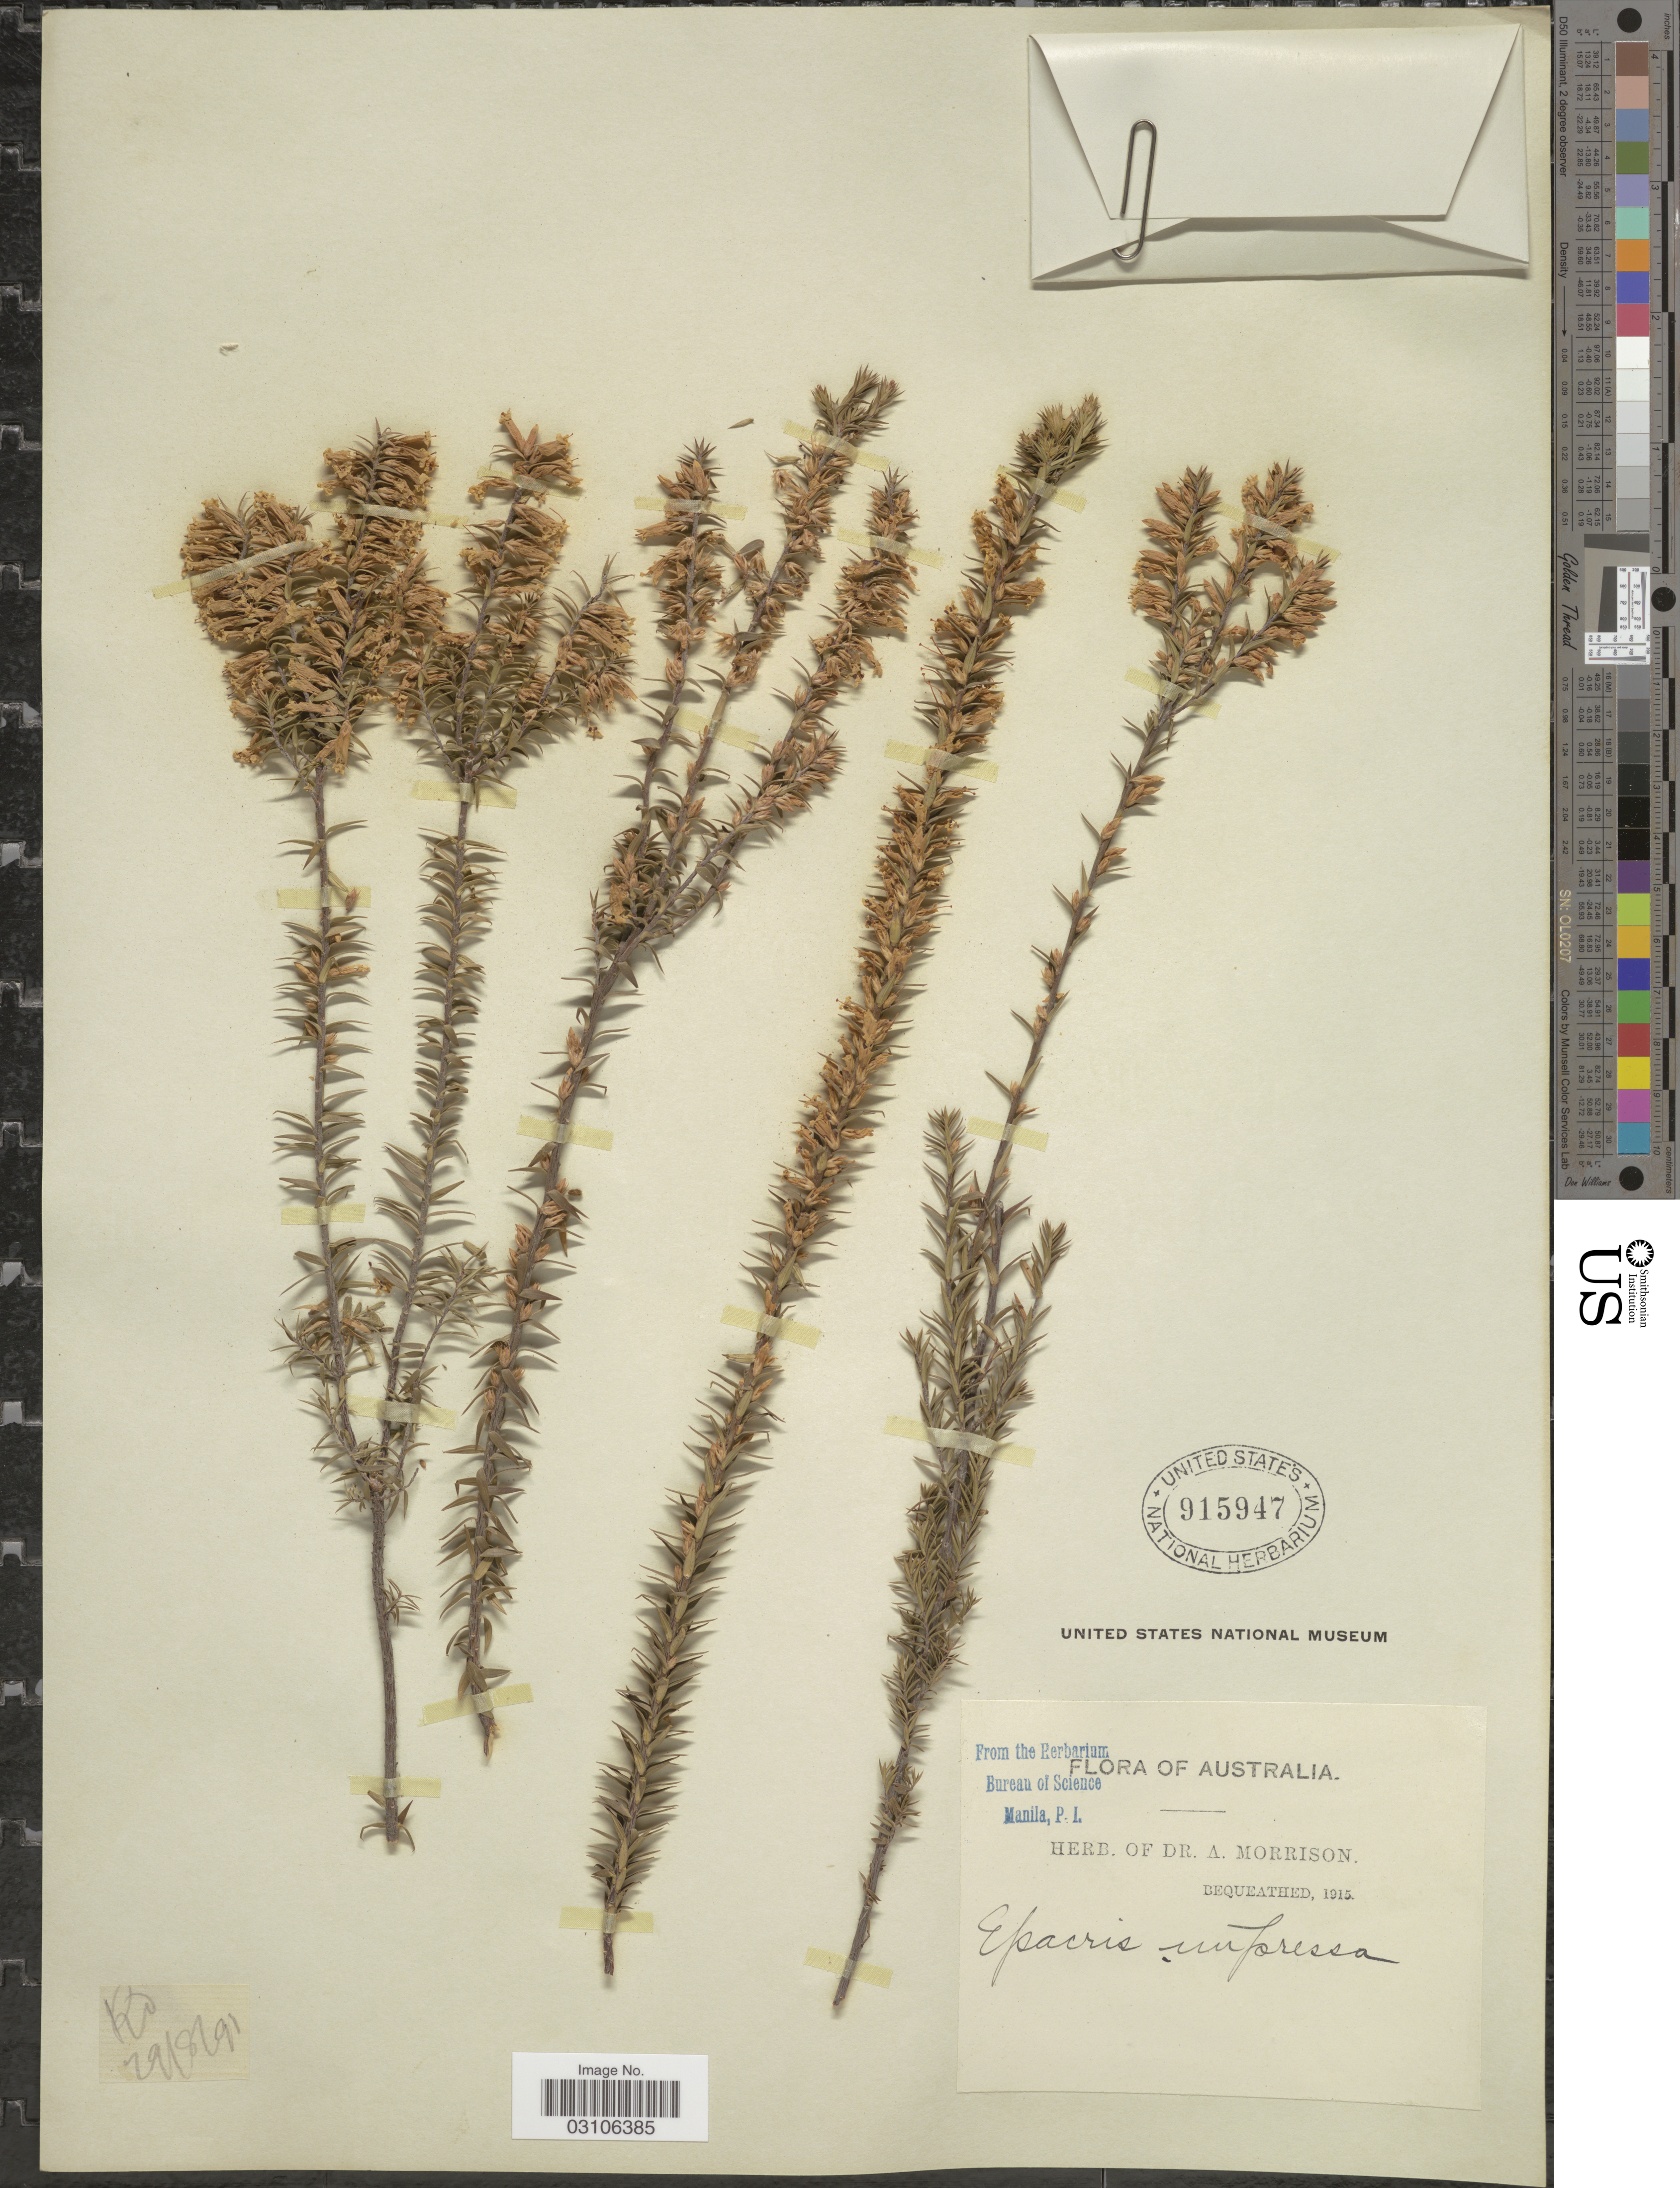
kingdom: Plantae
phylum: Tracheophyta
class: Magnoliopsida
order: Ericales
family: Ericaceae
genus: Epacris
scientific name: Epacris impressa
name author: Labill.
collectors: ex herb. Dr. A. Morrison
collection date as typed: Transcribed d/m/y: 29/8/91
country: Australia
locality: Ro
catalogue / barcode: US 915947